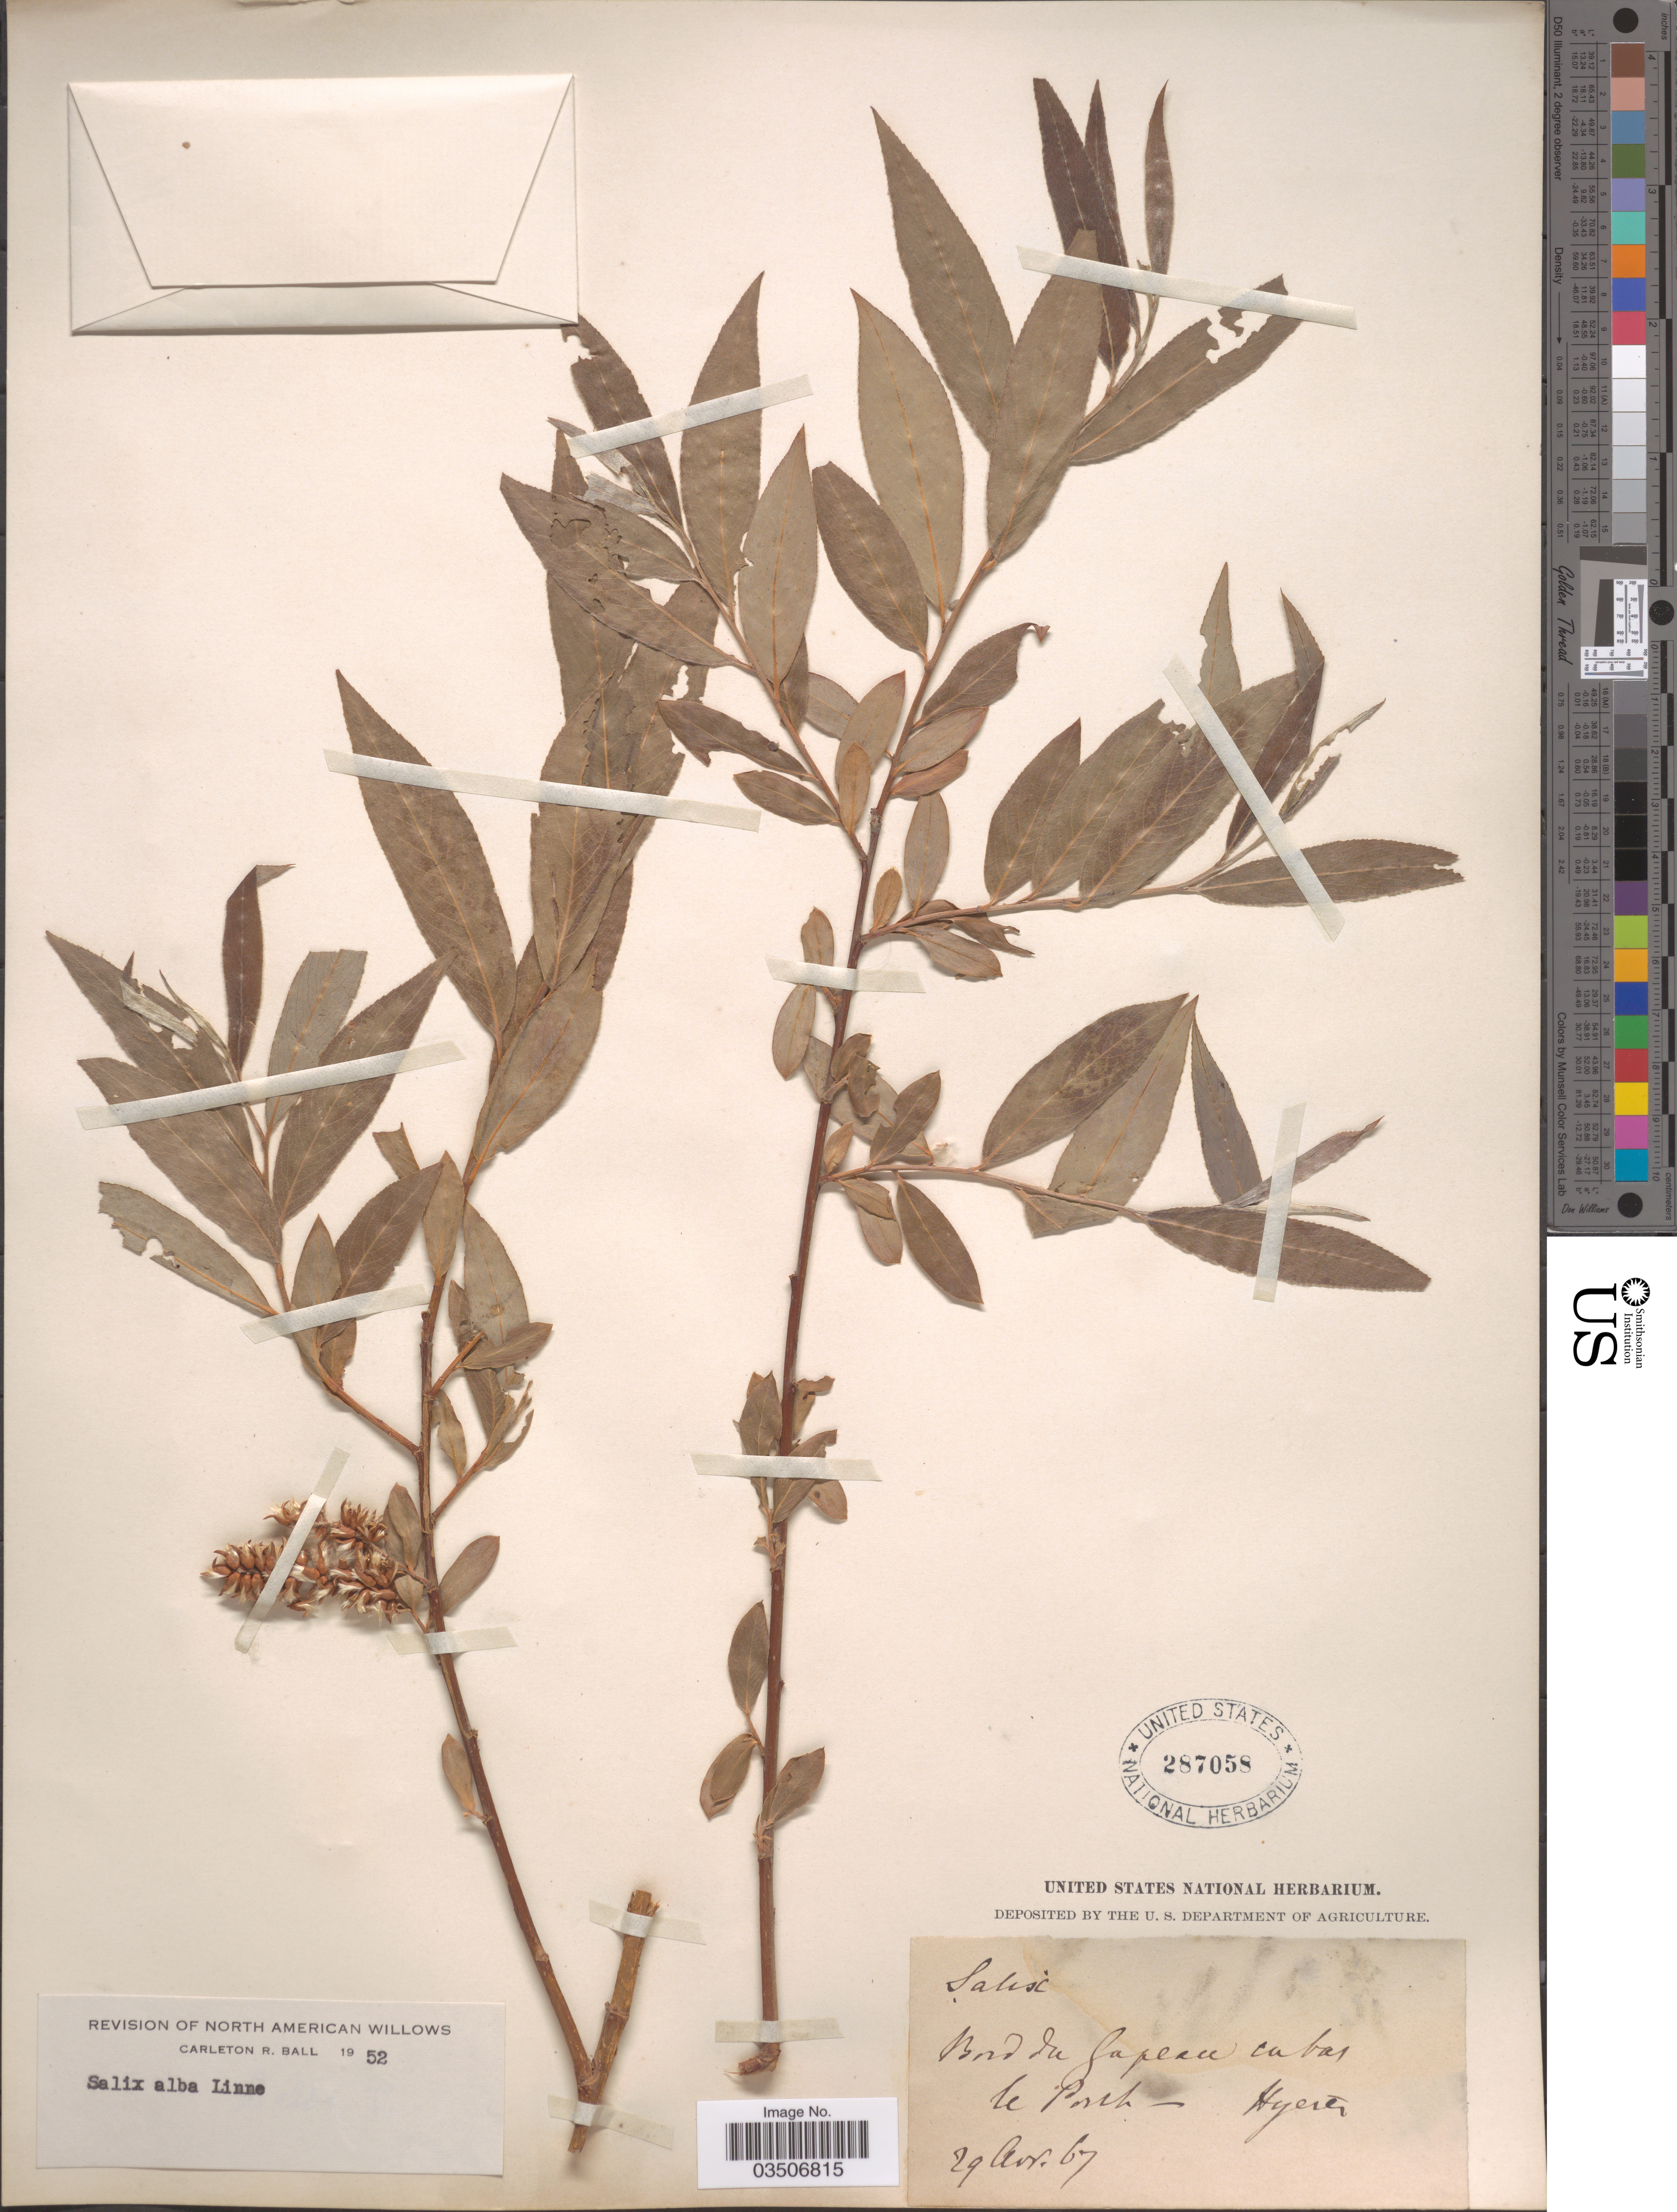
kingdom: Plantae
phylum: Tracheophyta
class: Magnoliopsida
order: Malpighiales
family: Salicaceae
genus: Salix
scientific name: Salix alba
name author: L.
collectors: ex herb. United States National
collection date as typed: Transcribed d/m/y: 29/4/67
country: France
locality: Bord du Gapeau cabas [interpreted] le Park [interpreted]. Hyeres.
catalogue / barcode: US 287058